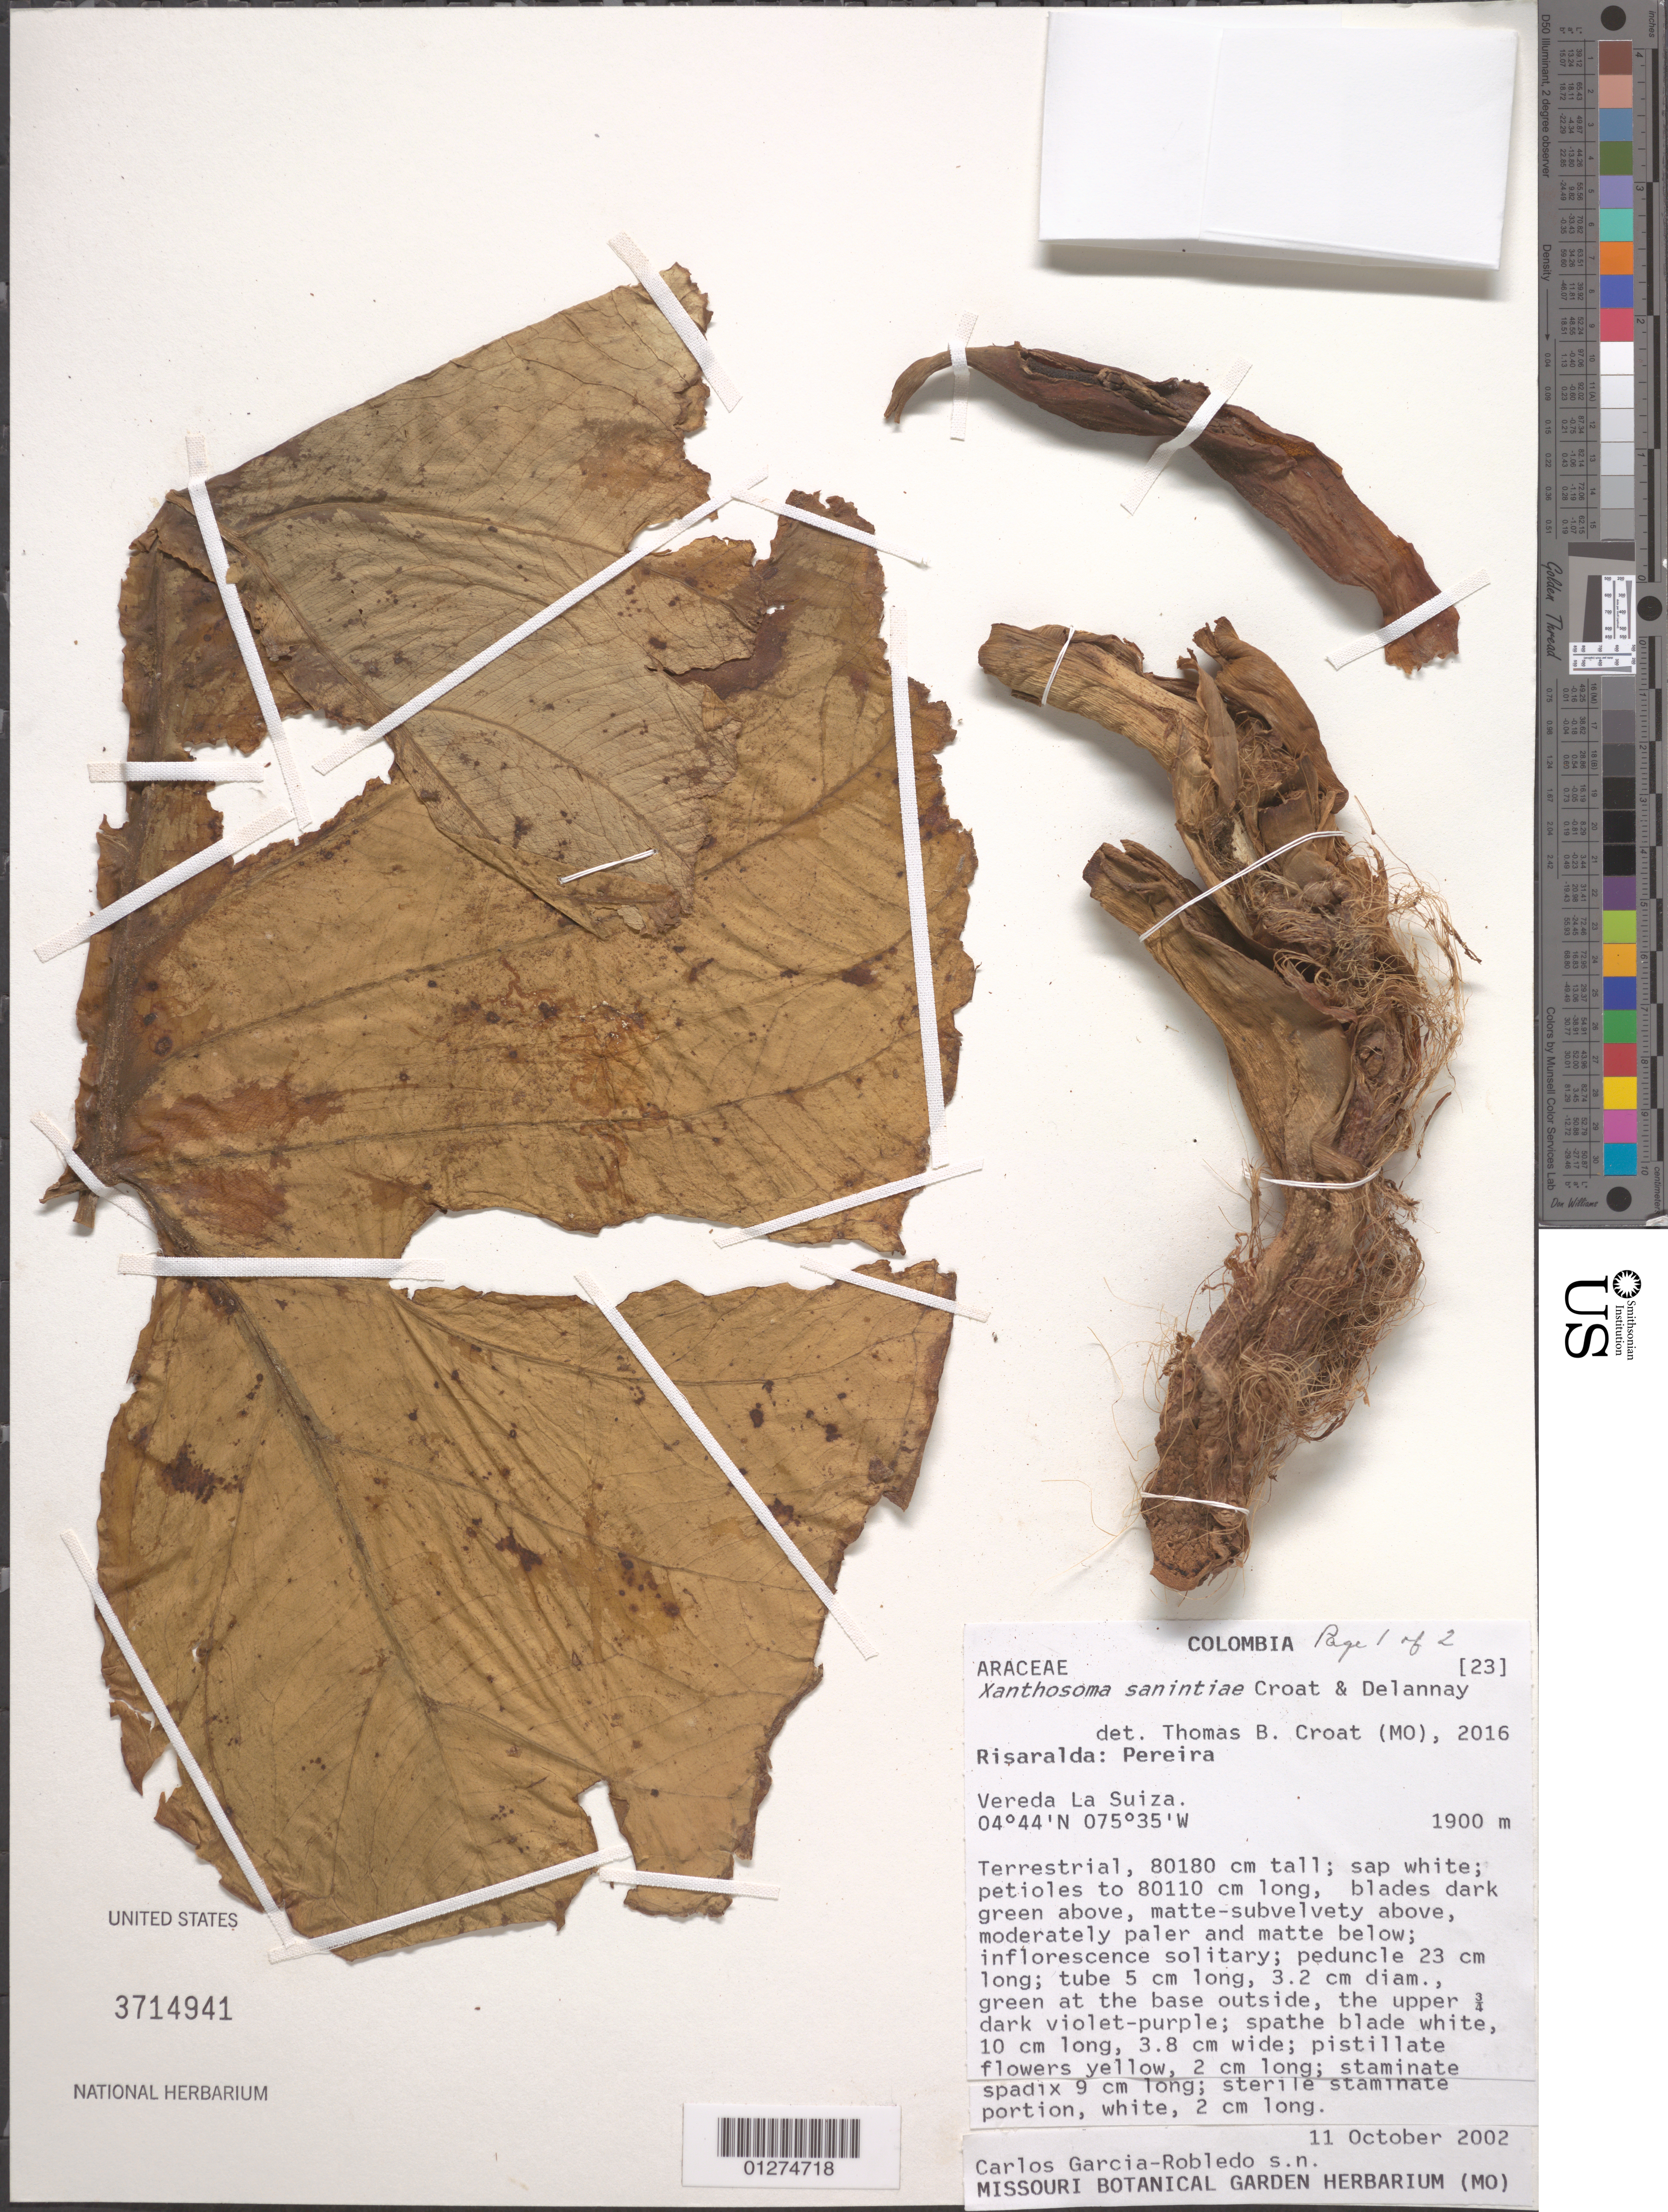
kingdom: Plantae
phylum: Tracheophyta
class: Liliopsida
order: Alismatales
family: Araceae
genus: Xanthosoma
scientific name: Xanthosoma sanintiae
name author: Croat & Delannay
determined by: Croat, Thomas B., Missouri Botanical Garden (MO)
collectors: C. Garcia-Robledo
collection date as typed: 11 Oct 2002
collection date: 2002-10-11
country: Colombia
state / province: Risaralda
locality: Pereira, Vereda la Suiza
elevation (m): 1900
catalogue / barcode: US 3714941